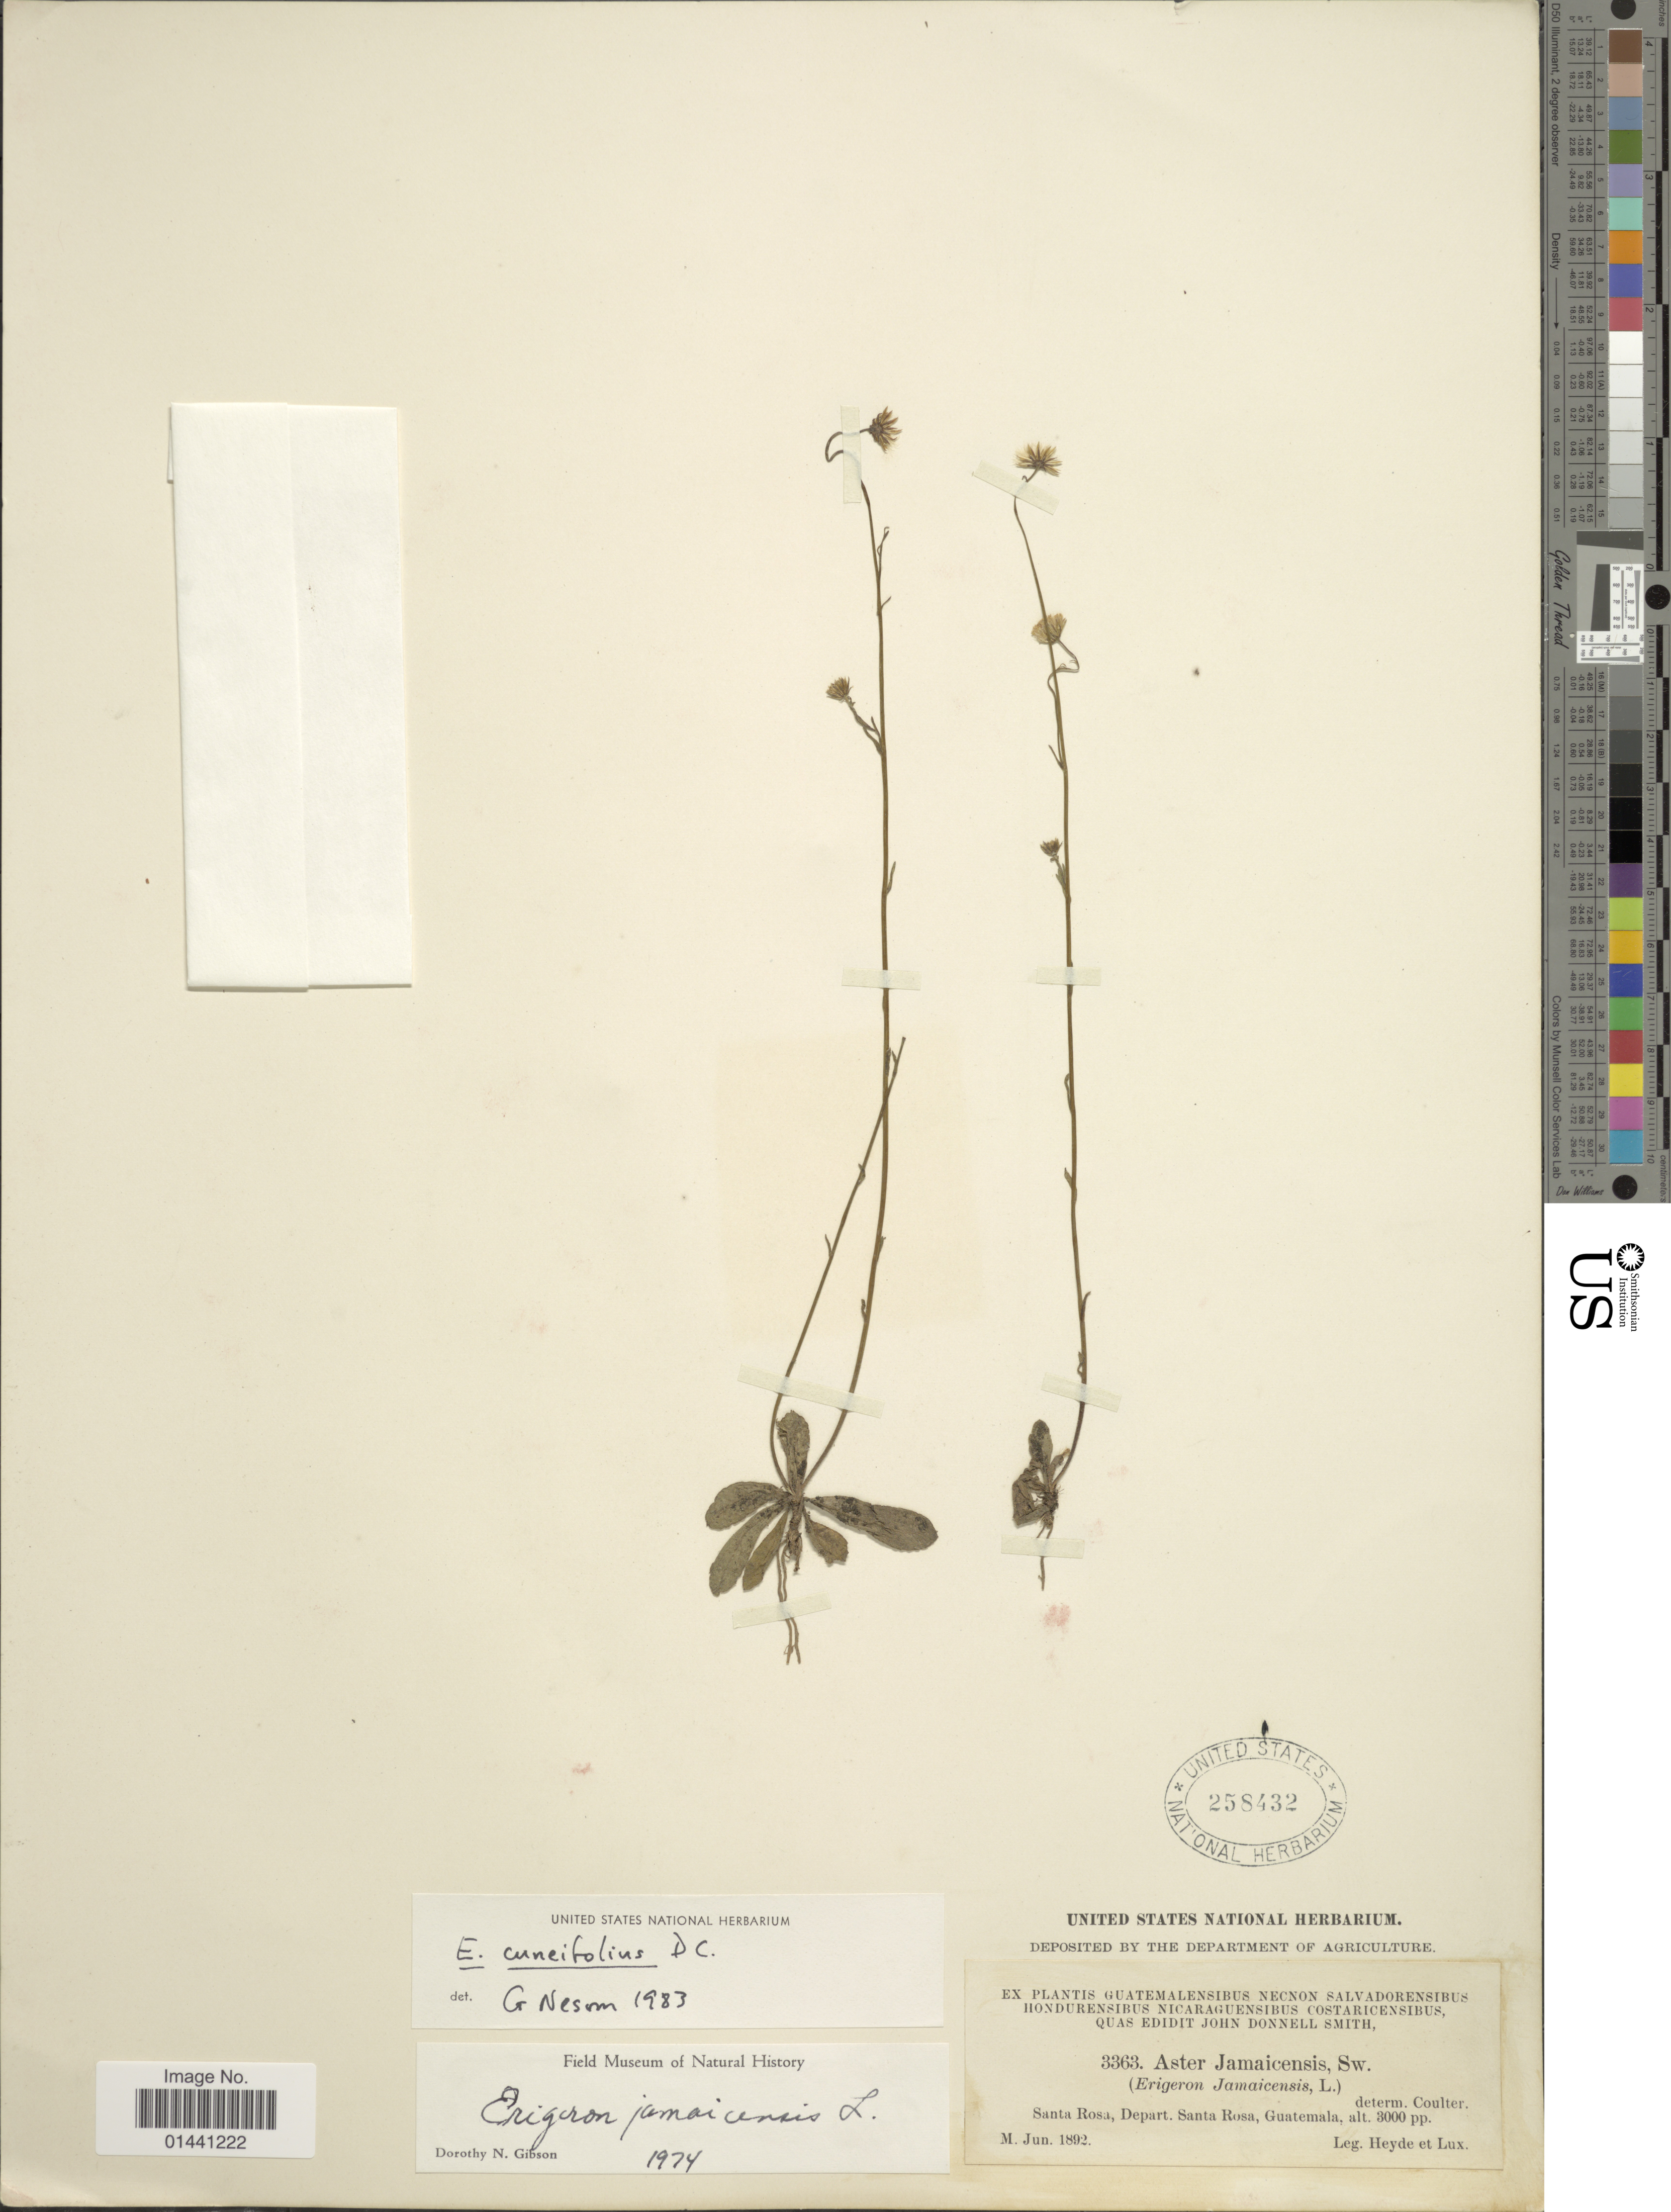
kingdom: Plantae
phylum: Tracheophyta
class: Magnoliopsida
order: Asterales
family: Asteraceae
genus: Erigeron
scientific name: Erigeron cuneifolius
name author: DC.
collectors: Heyde & Lux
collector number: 3363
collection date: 1892-06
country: Guatemala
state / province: Santa Rosa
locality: Santa Rosa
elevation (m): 914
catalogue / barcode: US 258432